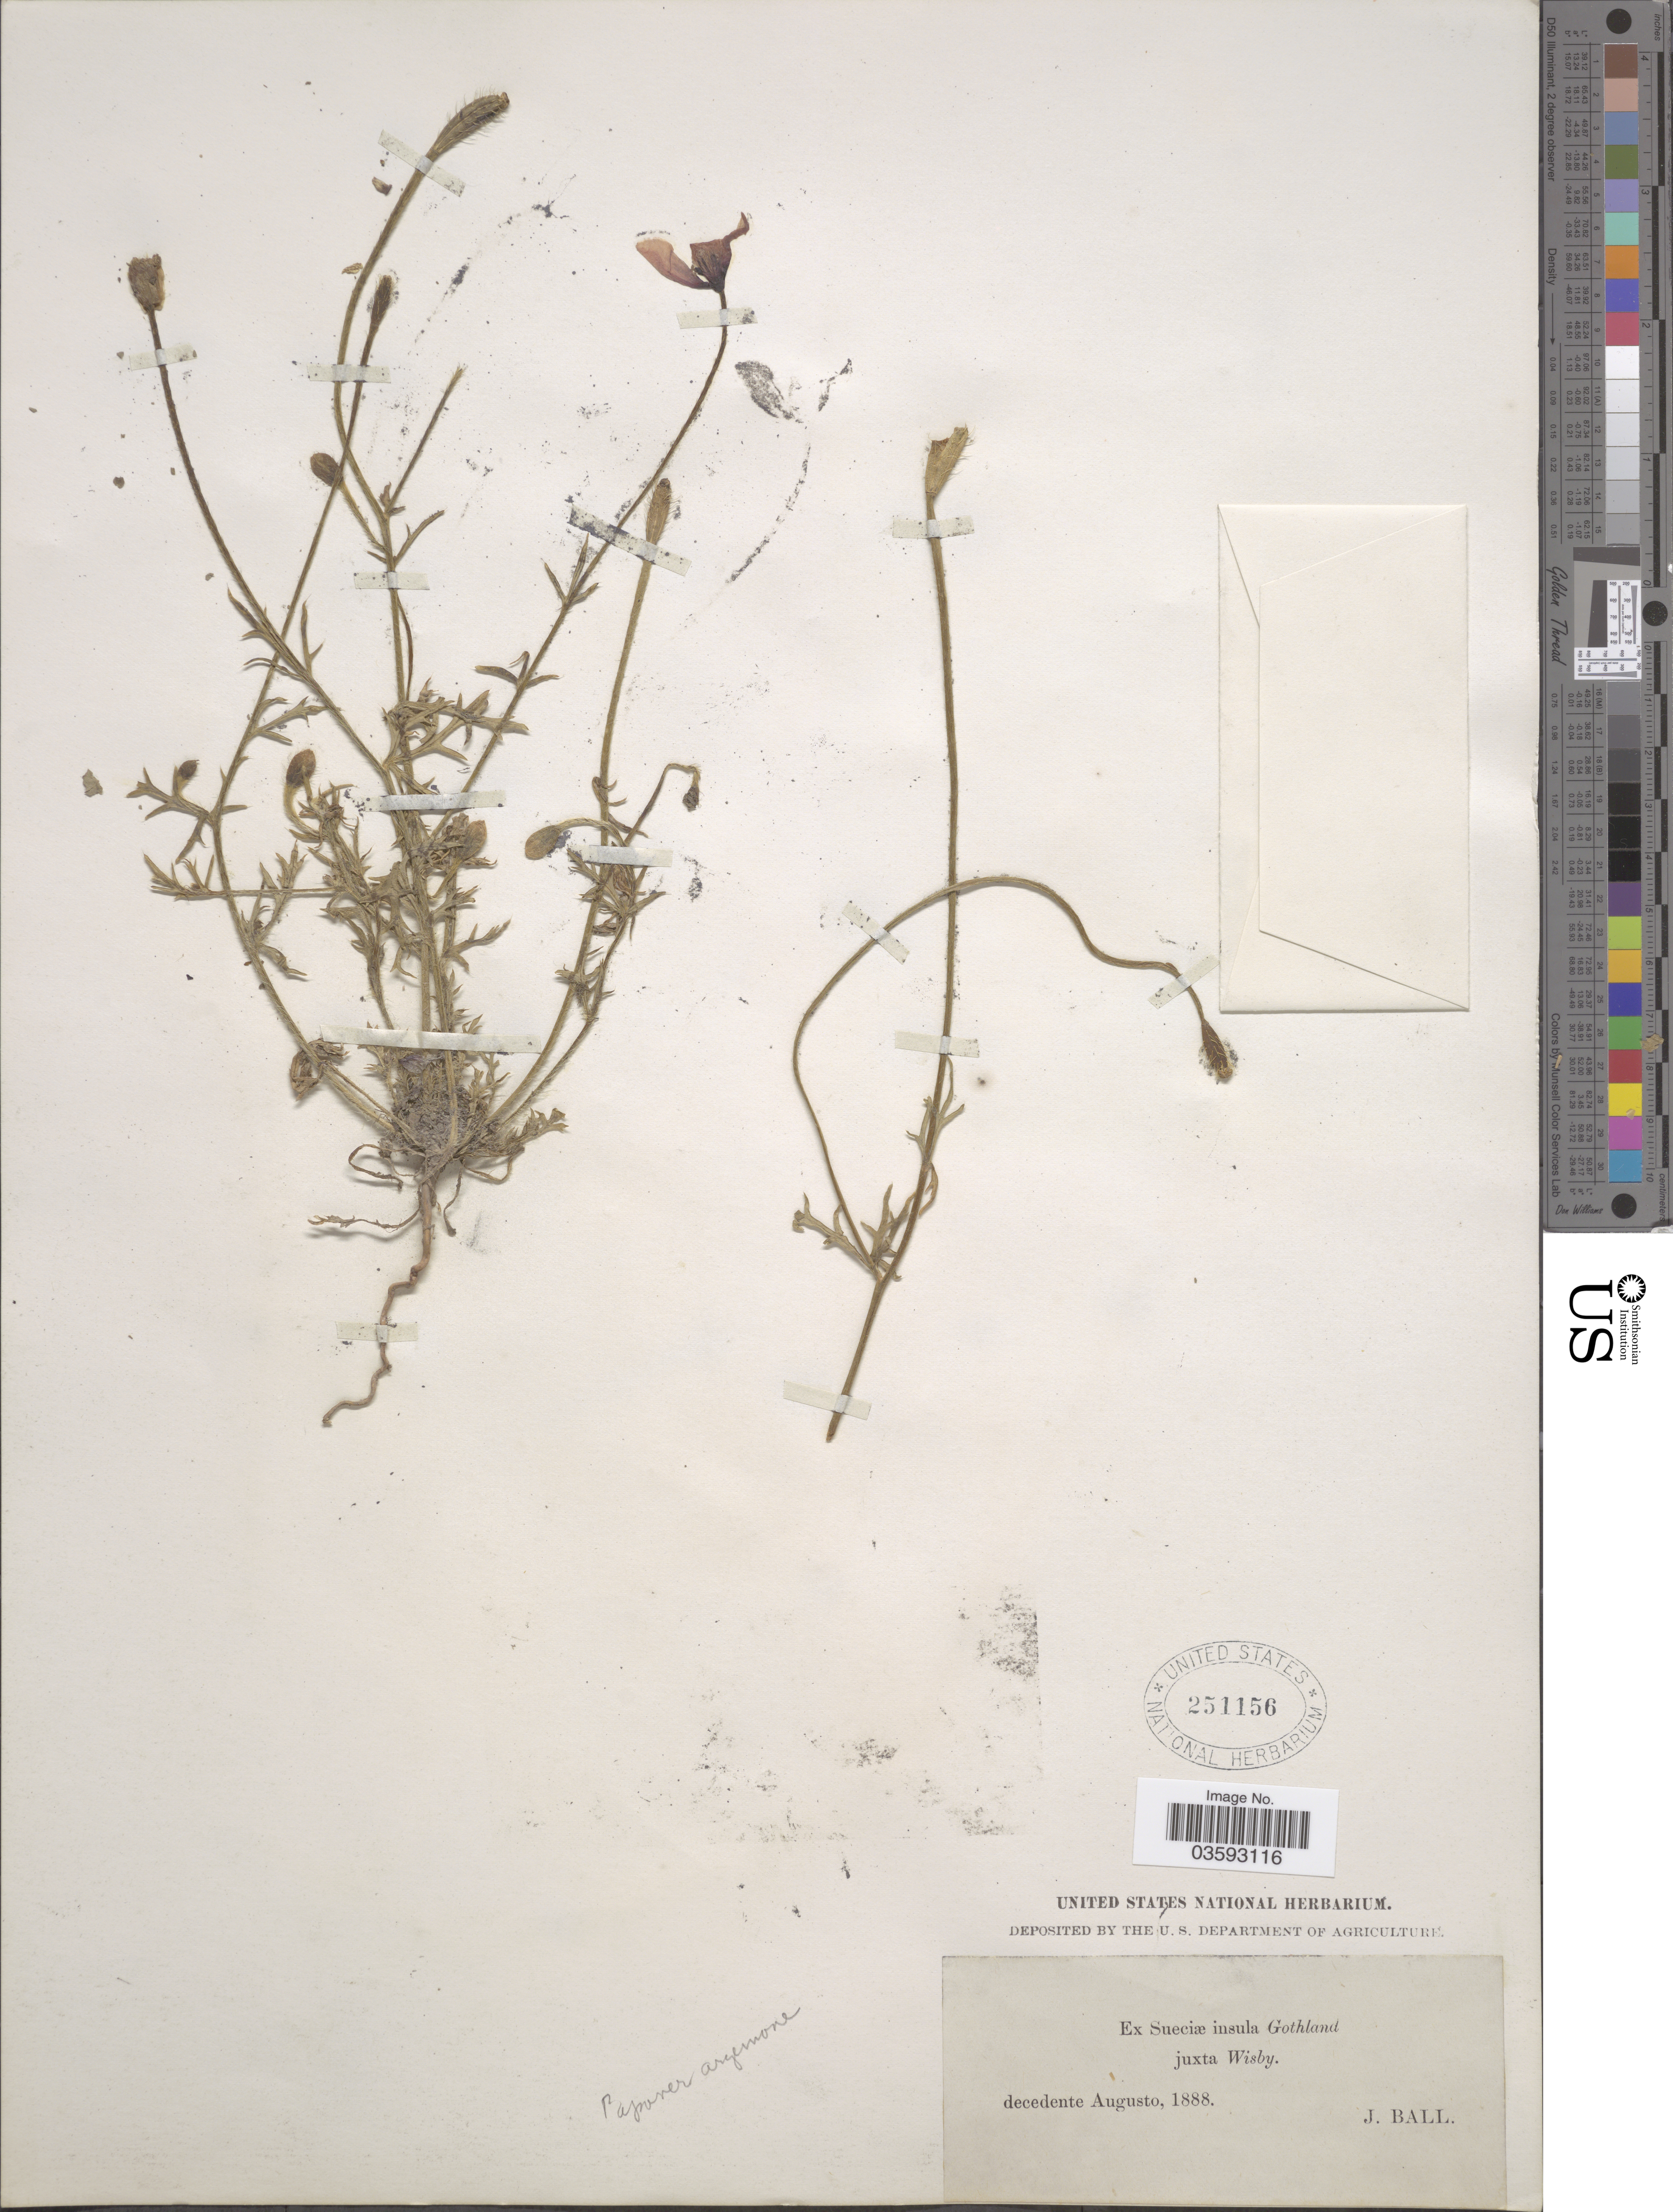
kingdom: Plantae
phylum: Tracheophyta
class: Magnoliopsida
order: Ranunculales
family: Papaveraceae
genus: Papaver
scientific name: Papaver sp.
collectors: J. Ball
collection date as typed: decedente Augusto, 1888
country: Sweden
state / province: Gotland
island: Gotland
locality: Ex Sueciæ insula Gothland juxta Wisby.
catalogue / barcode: US 251156